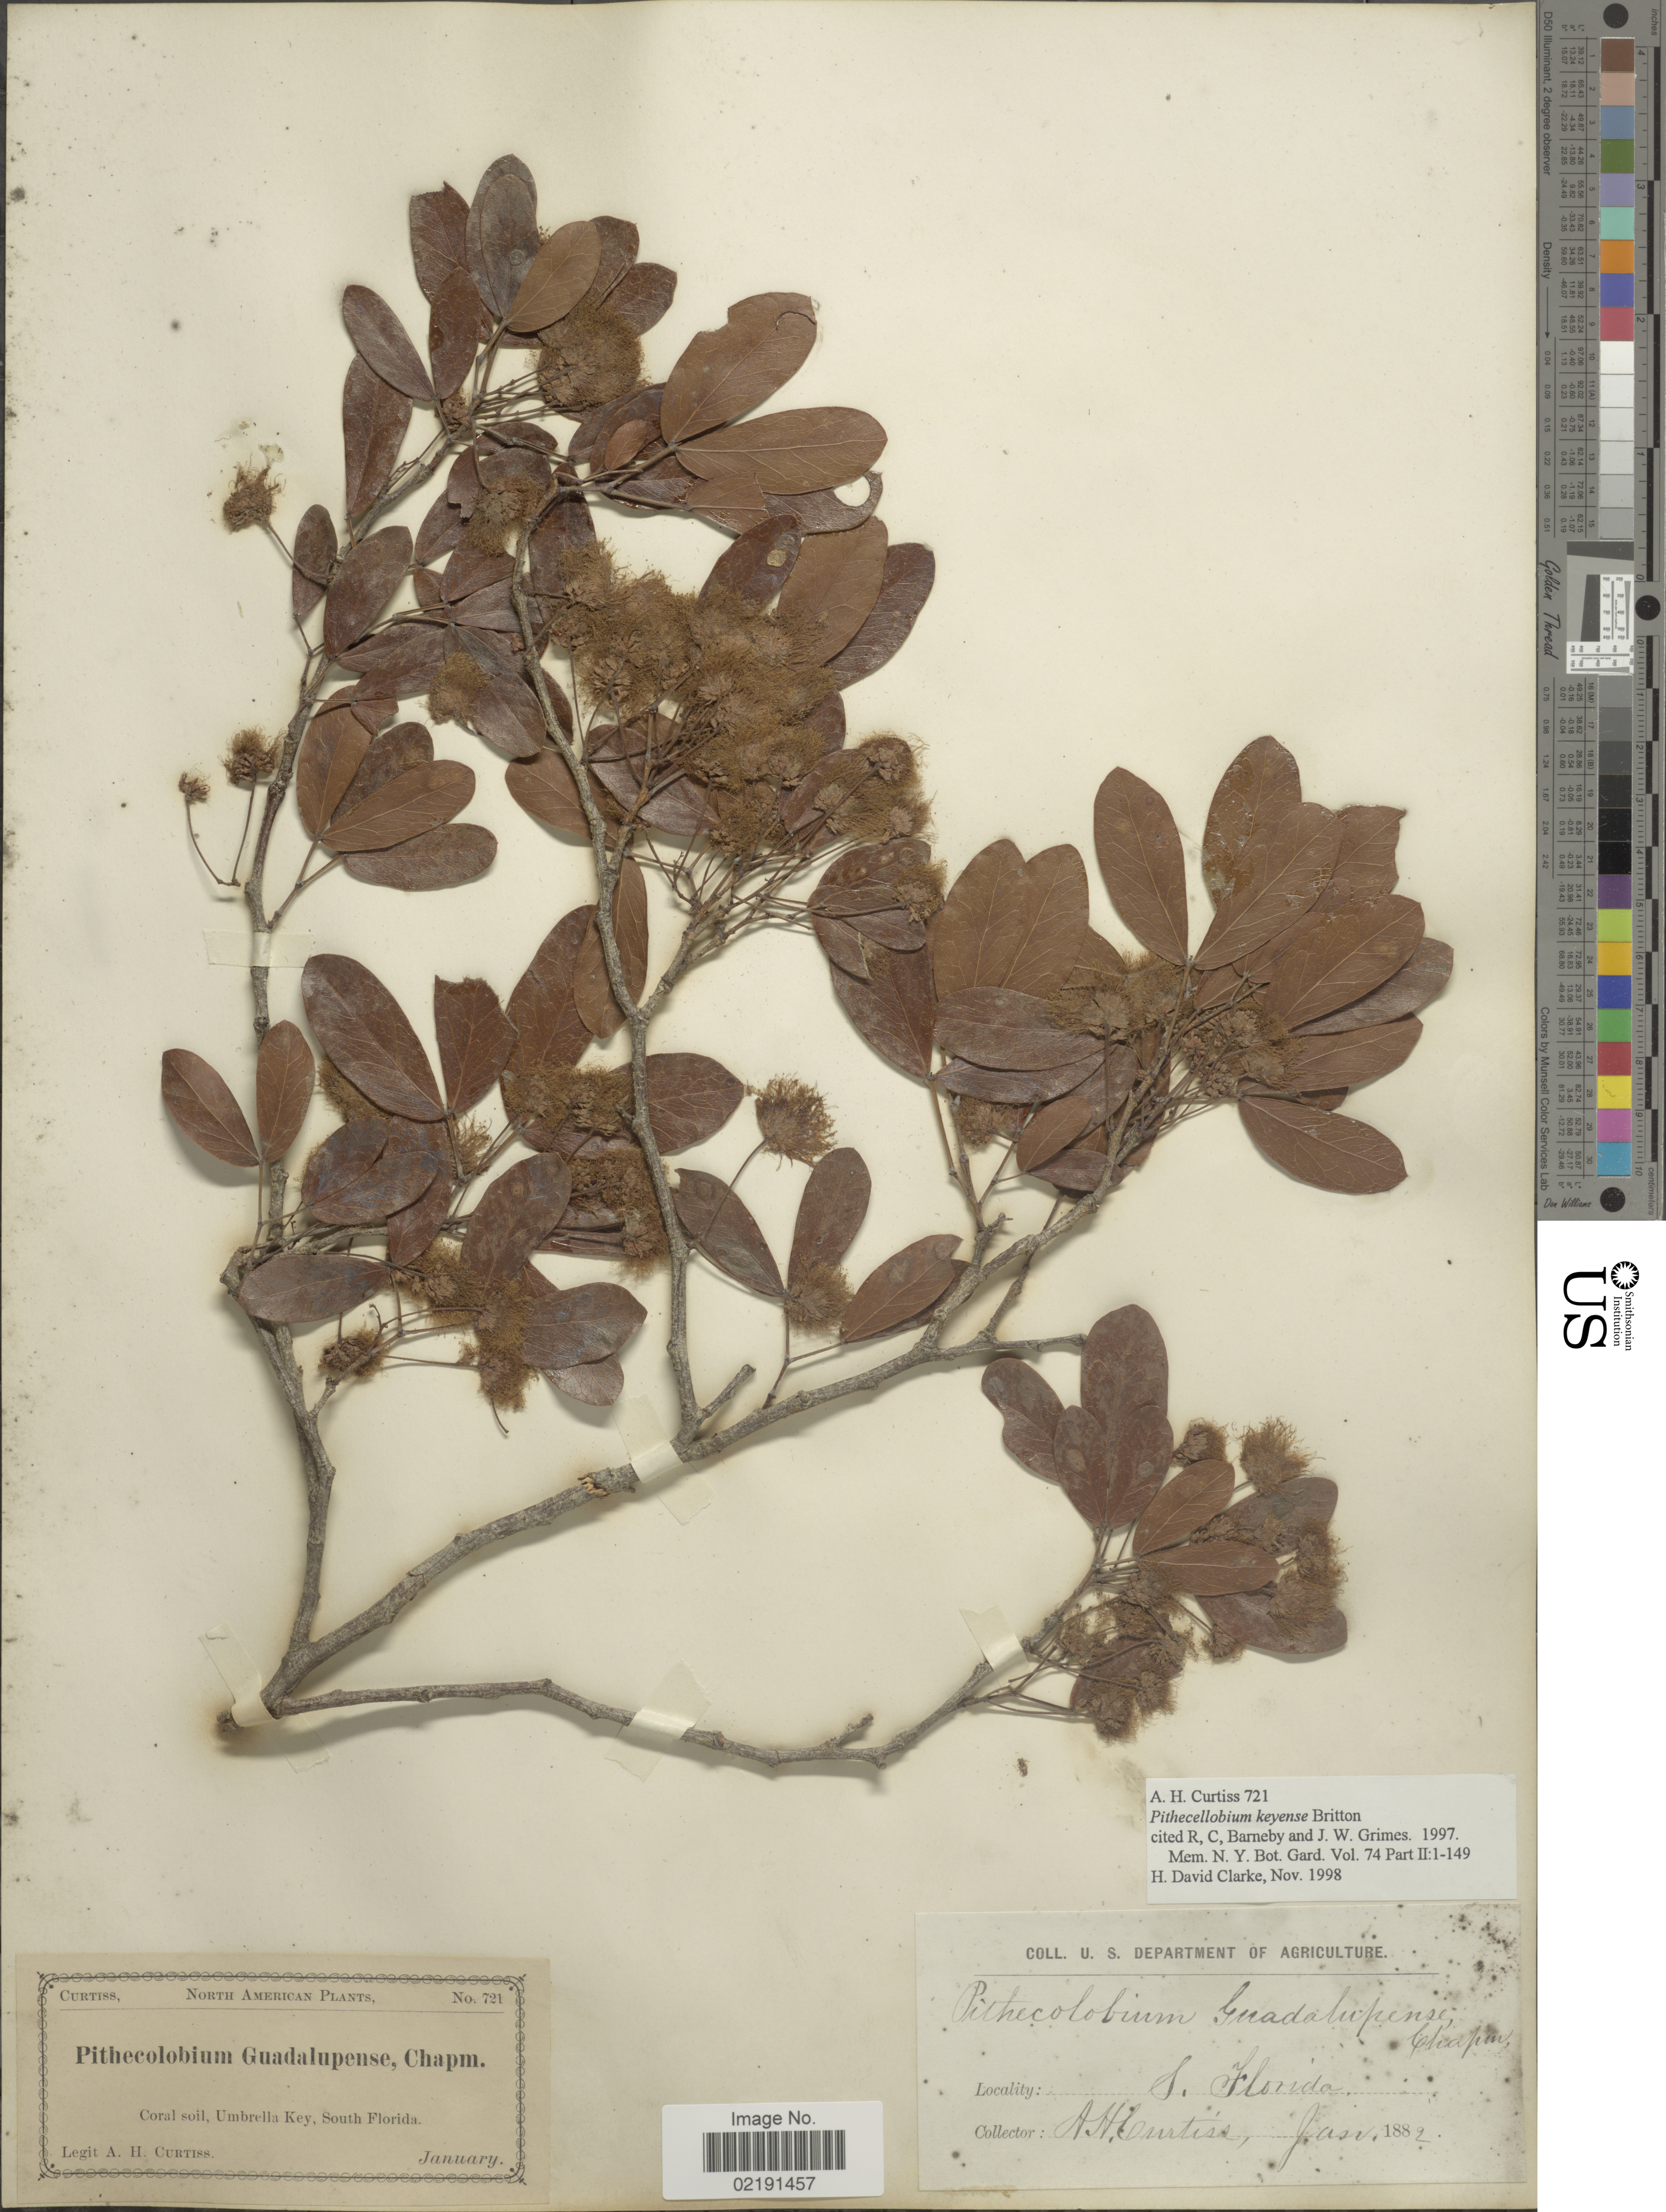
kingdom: Plantae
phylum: Tracheophyta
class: Magnoliopsida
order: Fabales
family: Fabaceae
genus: Pithecellobium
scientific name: Pithecellobium keyense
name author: Britton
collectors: A. H. Curtiss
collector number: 721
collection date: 1882-01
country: United States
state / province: Florida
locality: Coral soil, Umbrella Key, South Florida